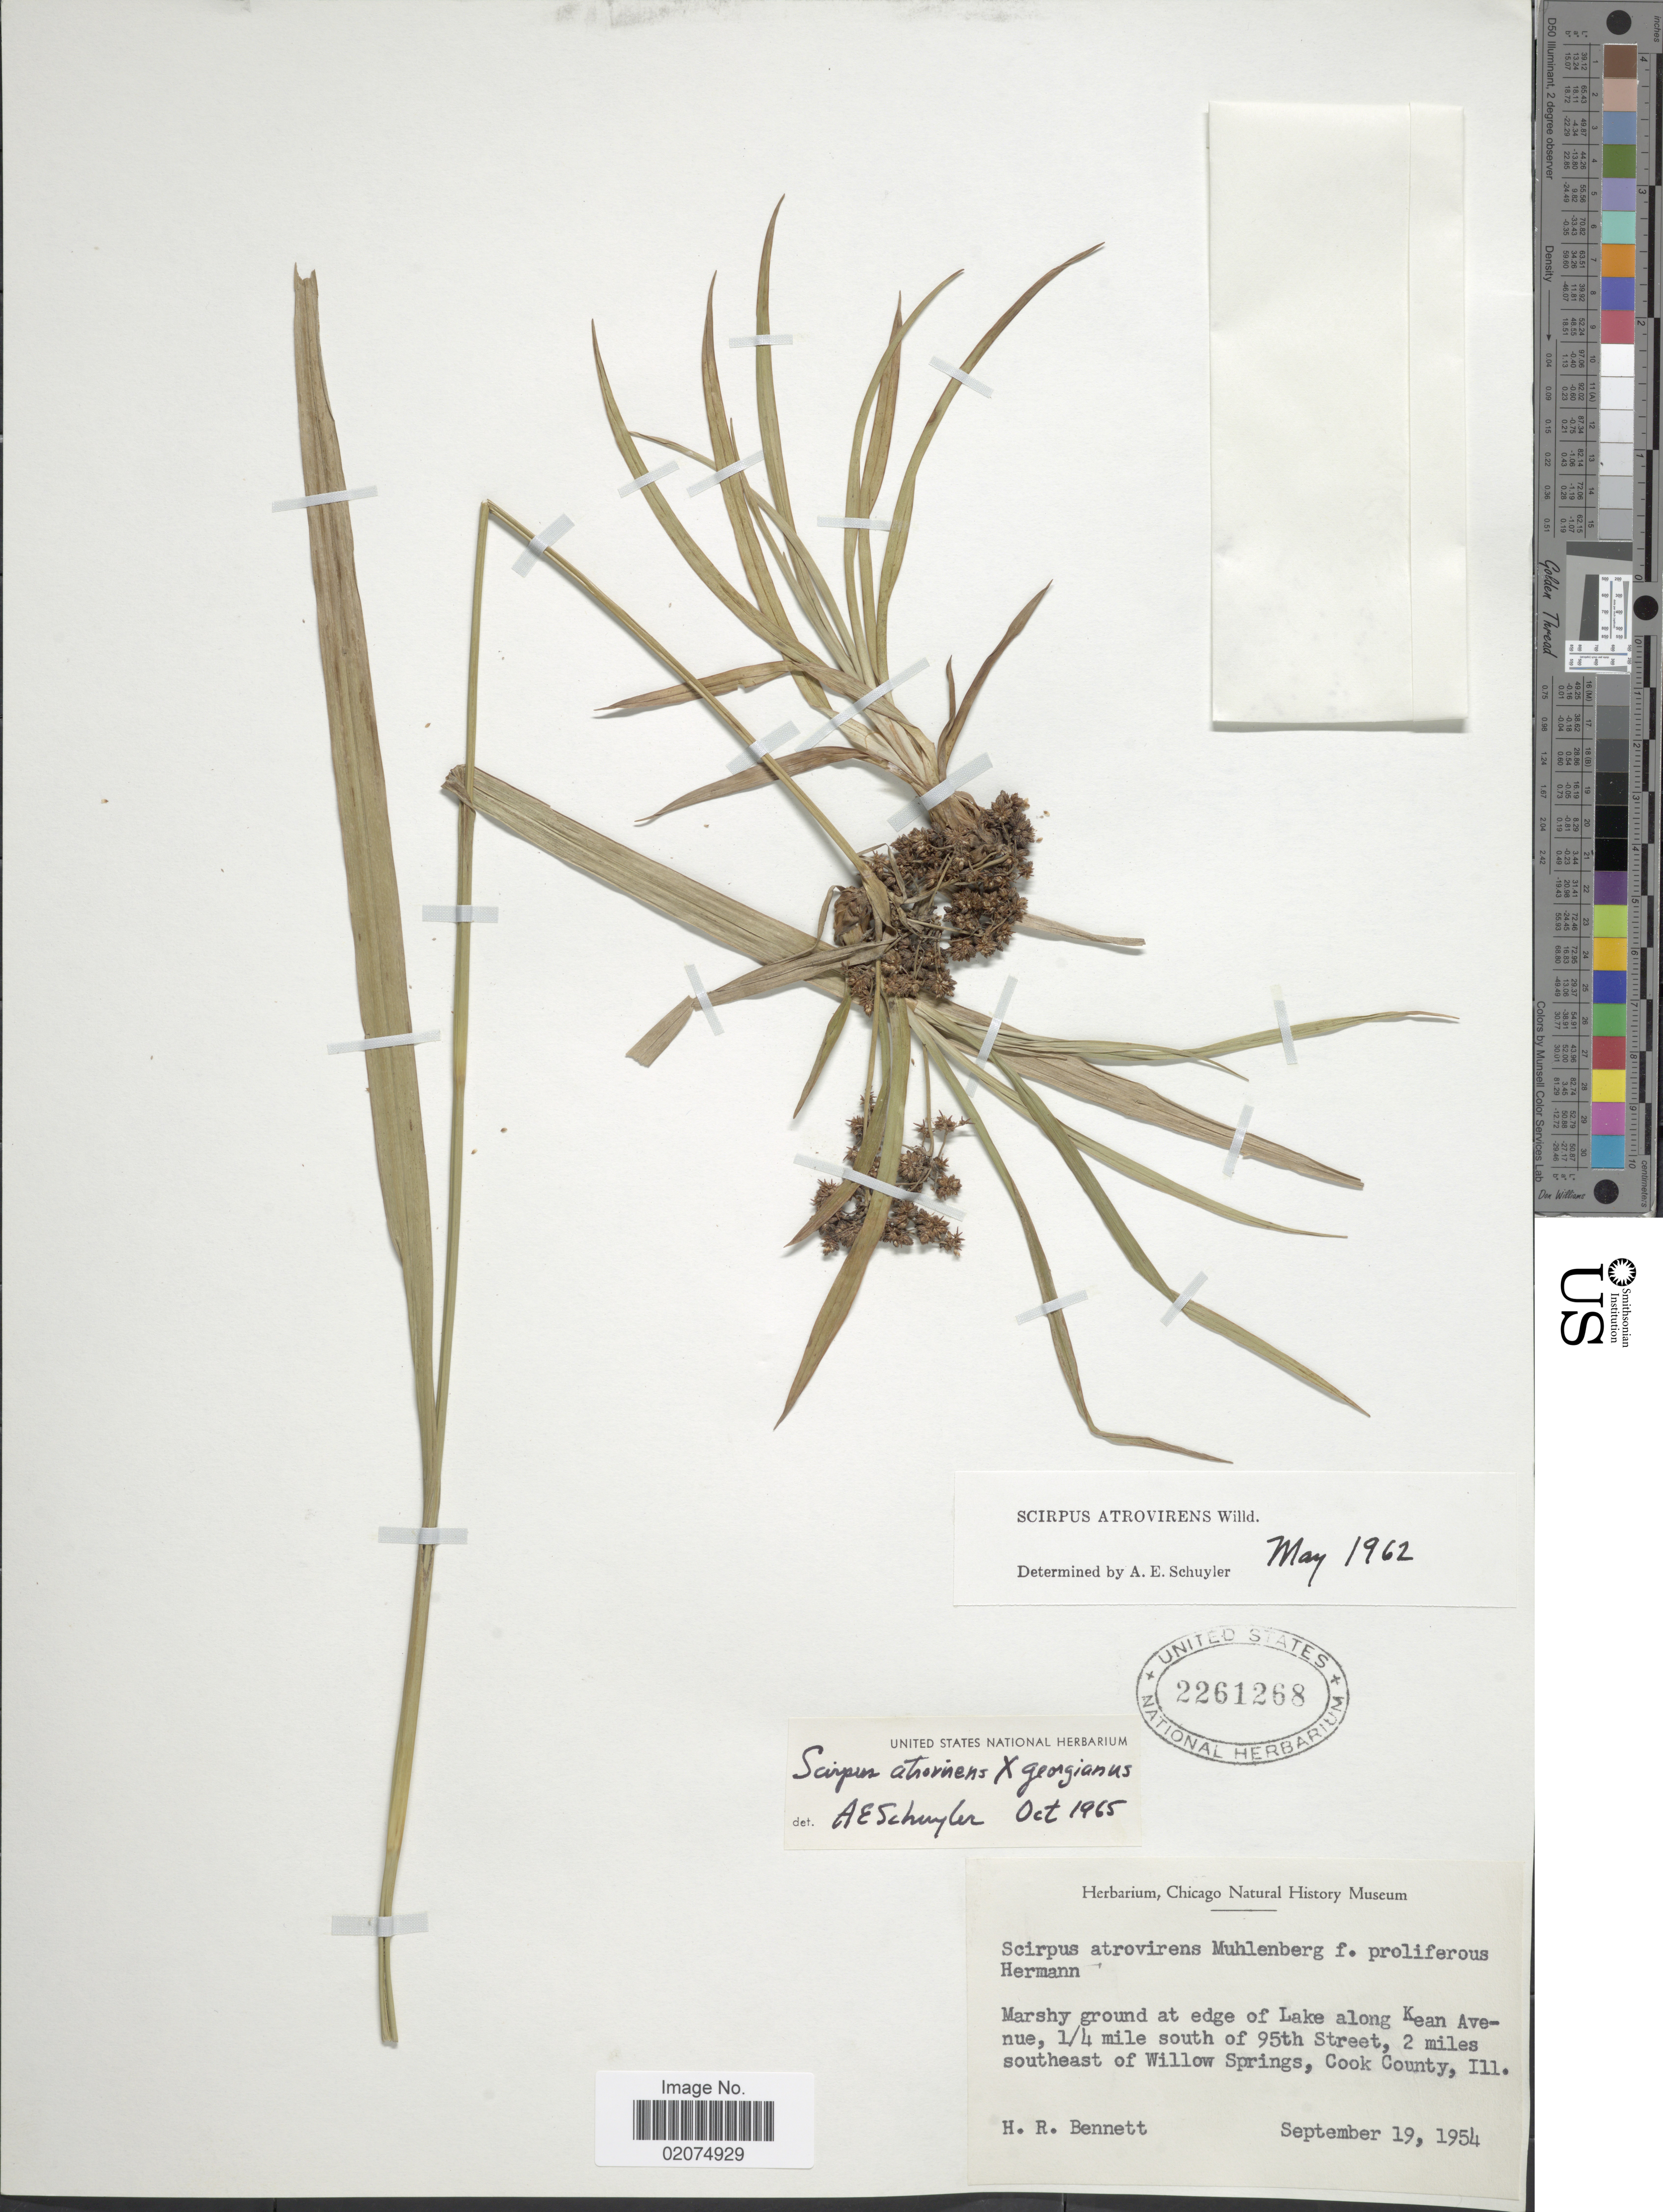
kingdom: Plantae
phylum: Tracheophyta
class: Liliopsida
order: Poales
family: Cyperaceae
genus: Scirpus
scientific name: Scirpus atrovirens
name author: Willd.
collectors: H. R. Bennett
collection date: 1954-09-19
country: United States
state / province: Illinois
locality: Edge of Lake along Kean Avenue, 1/4 mile south of 95th Street, 2 miles southeast of Willow Springs, Cook County, III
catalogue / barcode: US 2261268